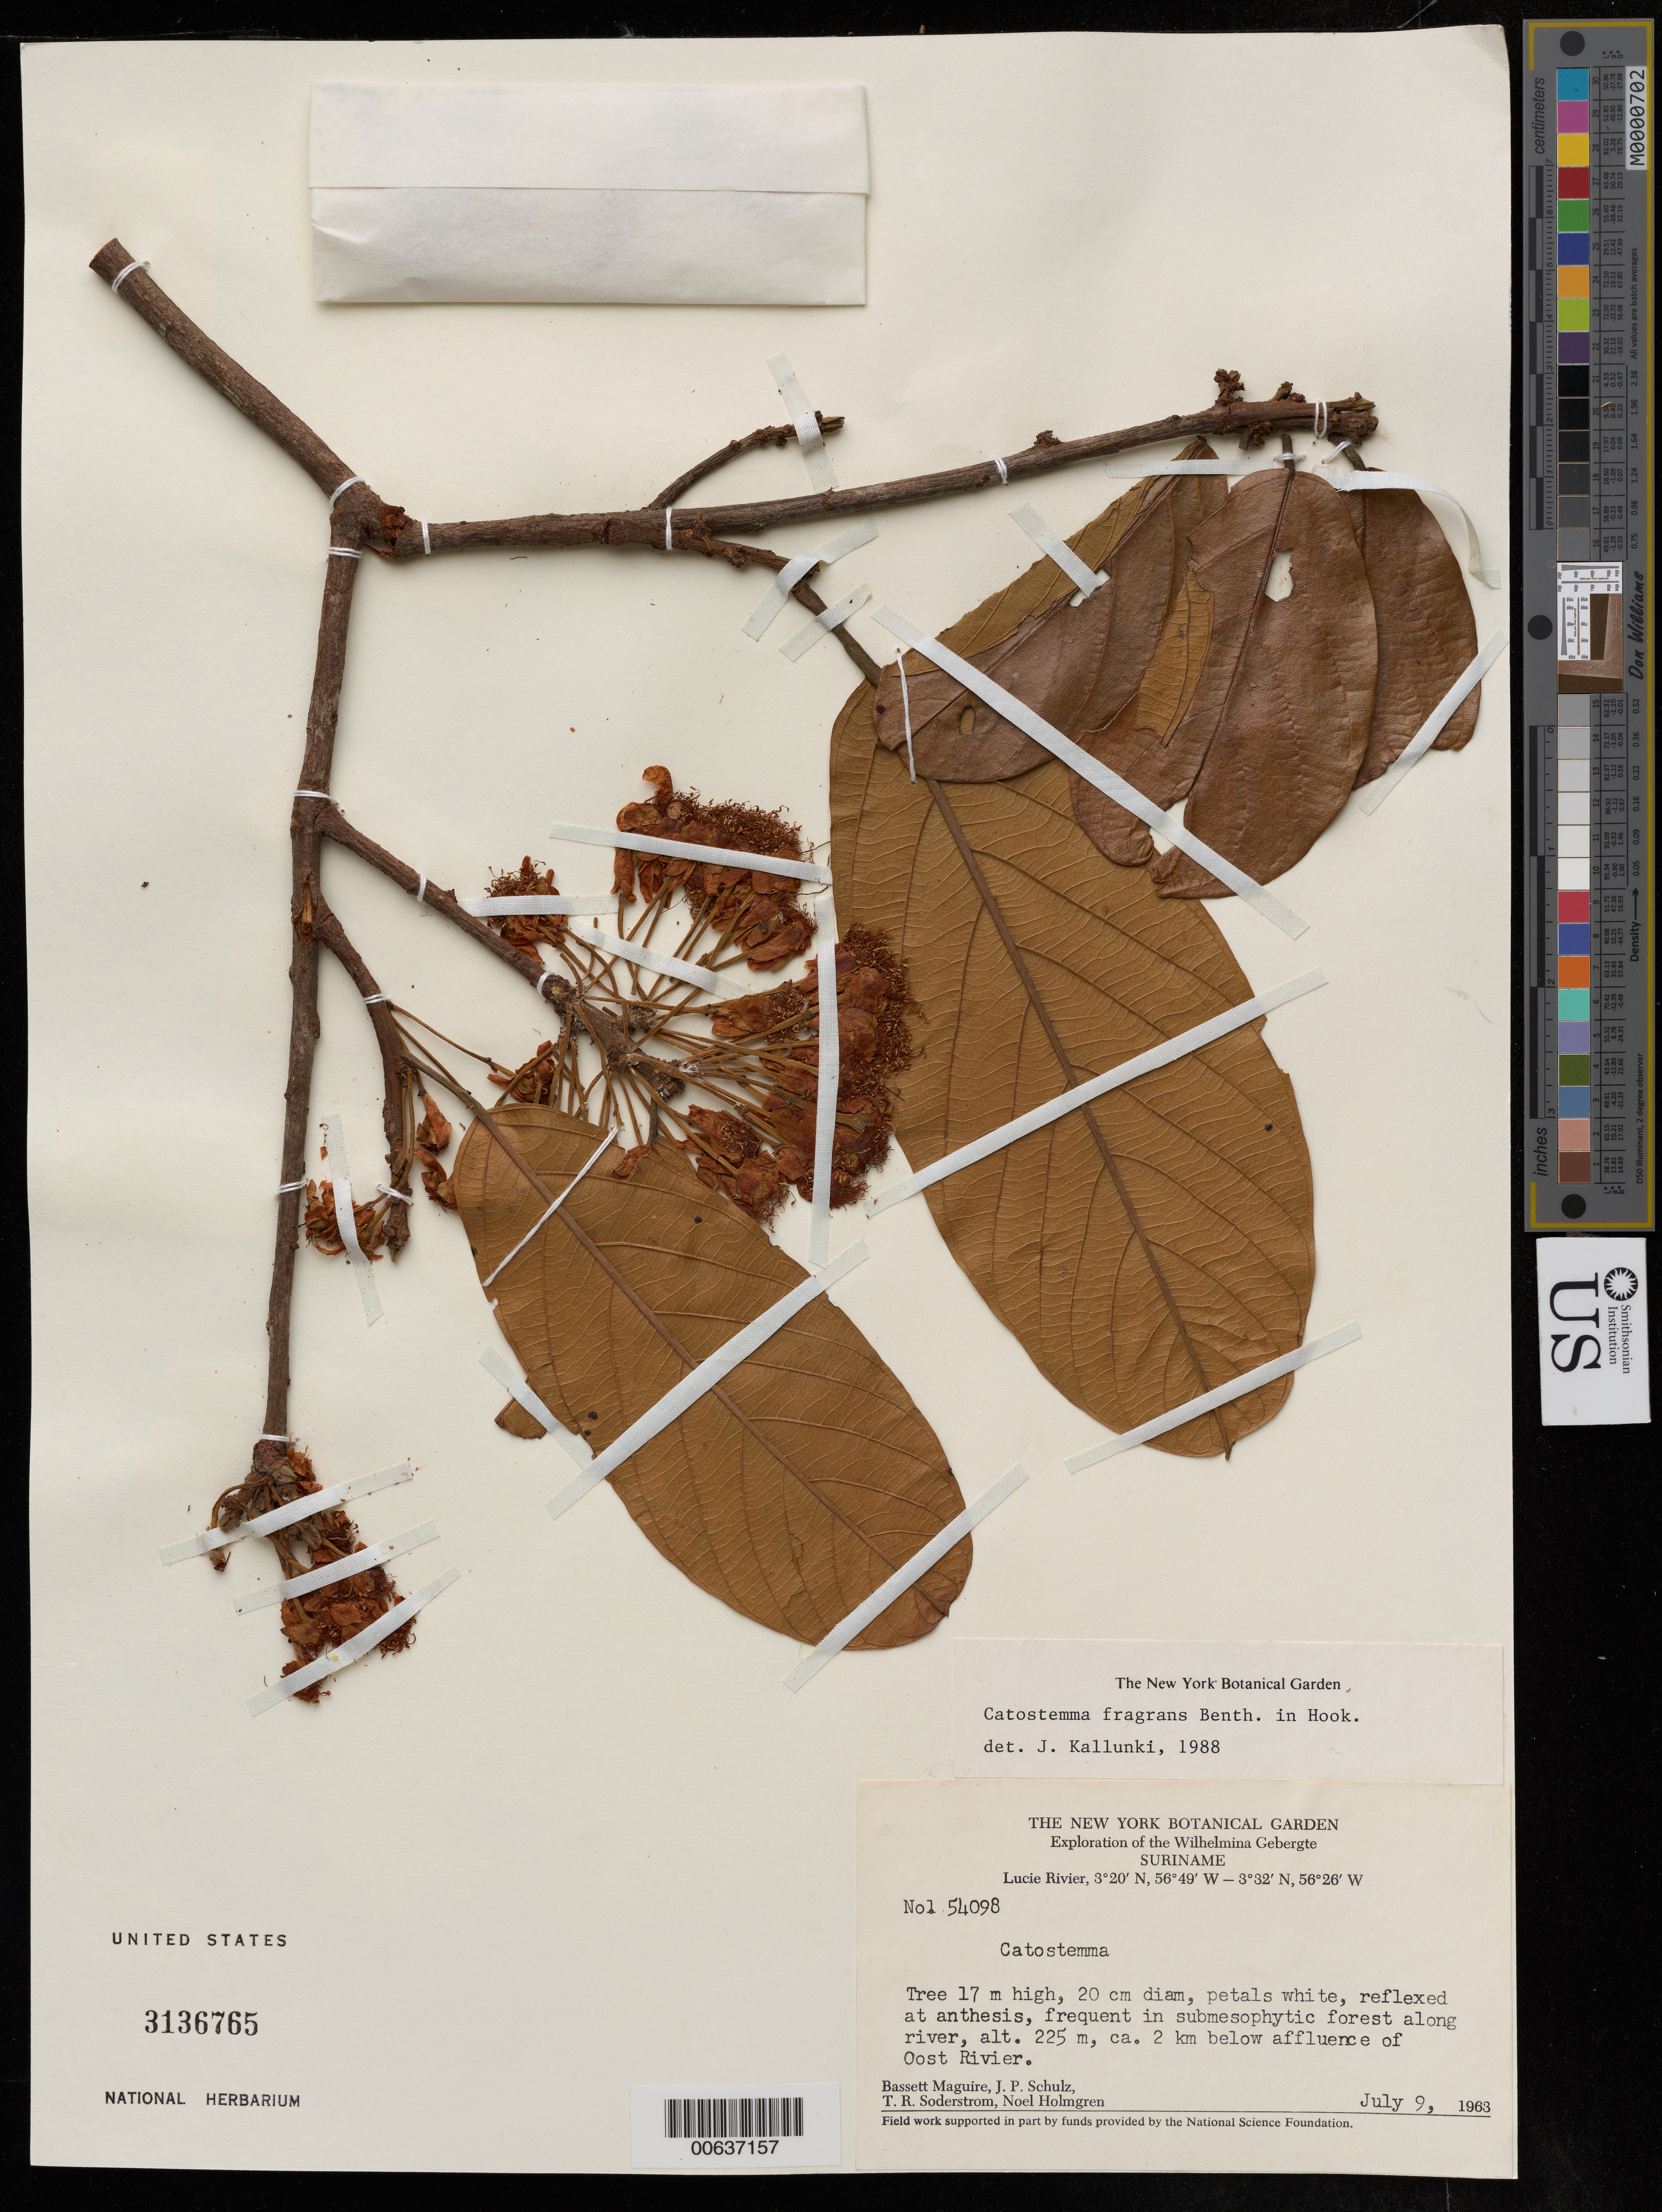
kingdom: Plantae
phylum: Tracheophyta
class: Magnoliopsida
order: Malvales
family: Malvaceae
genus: Catostemma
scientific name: Catostemma fragrans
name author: Benth.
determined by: Kallunki, Jacquelyn A.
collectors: B. Maguire, J. P. Schulz, T. R. Soderstrom & N. H. Holmgren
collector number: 54098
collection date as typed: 9-Jul-63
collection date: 1963-07-09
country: Suriname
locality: Lucie R., 2 km below confluence with Oost R., Wilhelmina Gebergte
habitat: Submesophytic forest along river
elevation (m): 225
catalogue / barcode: US 3136765